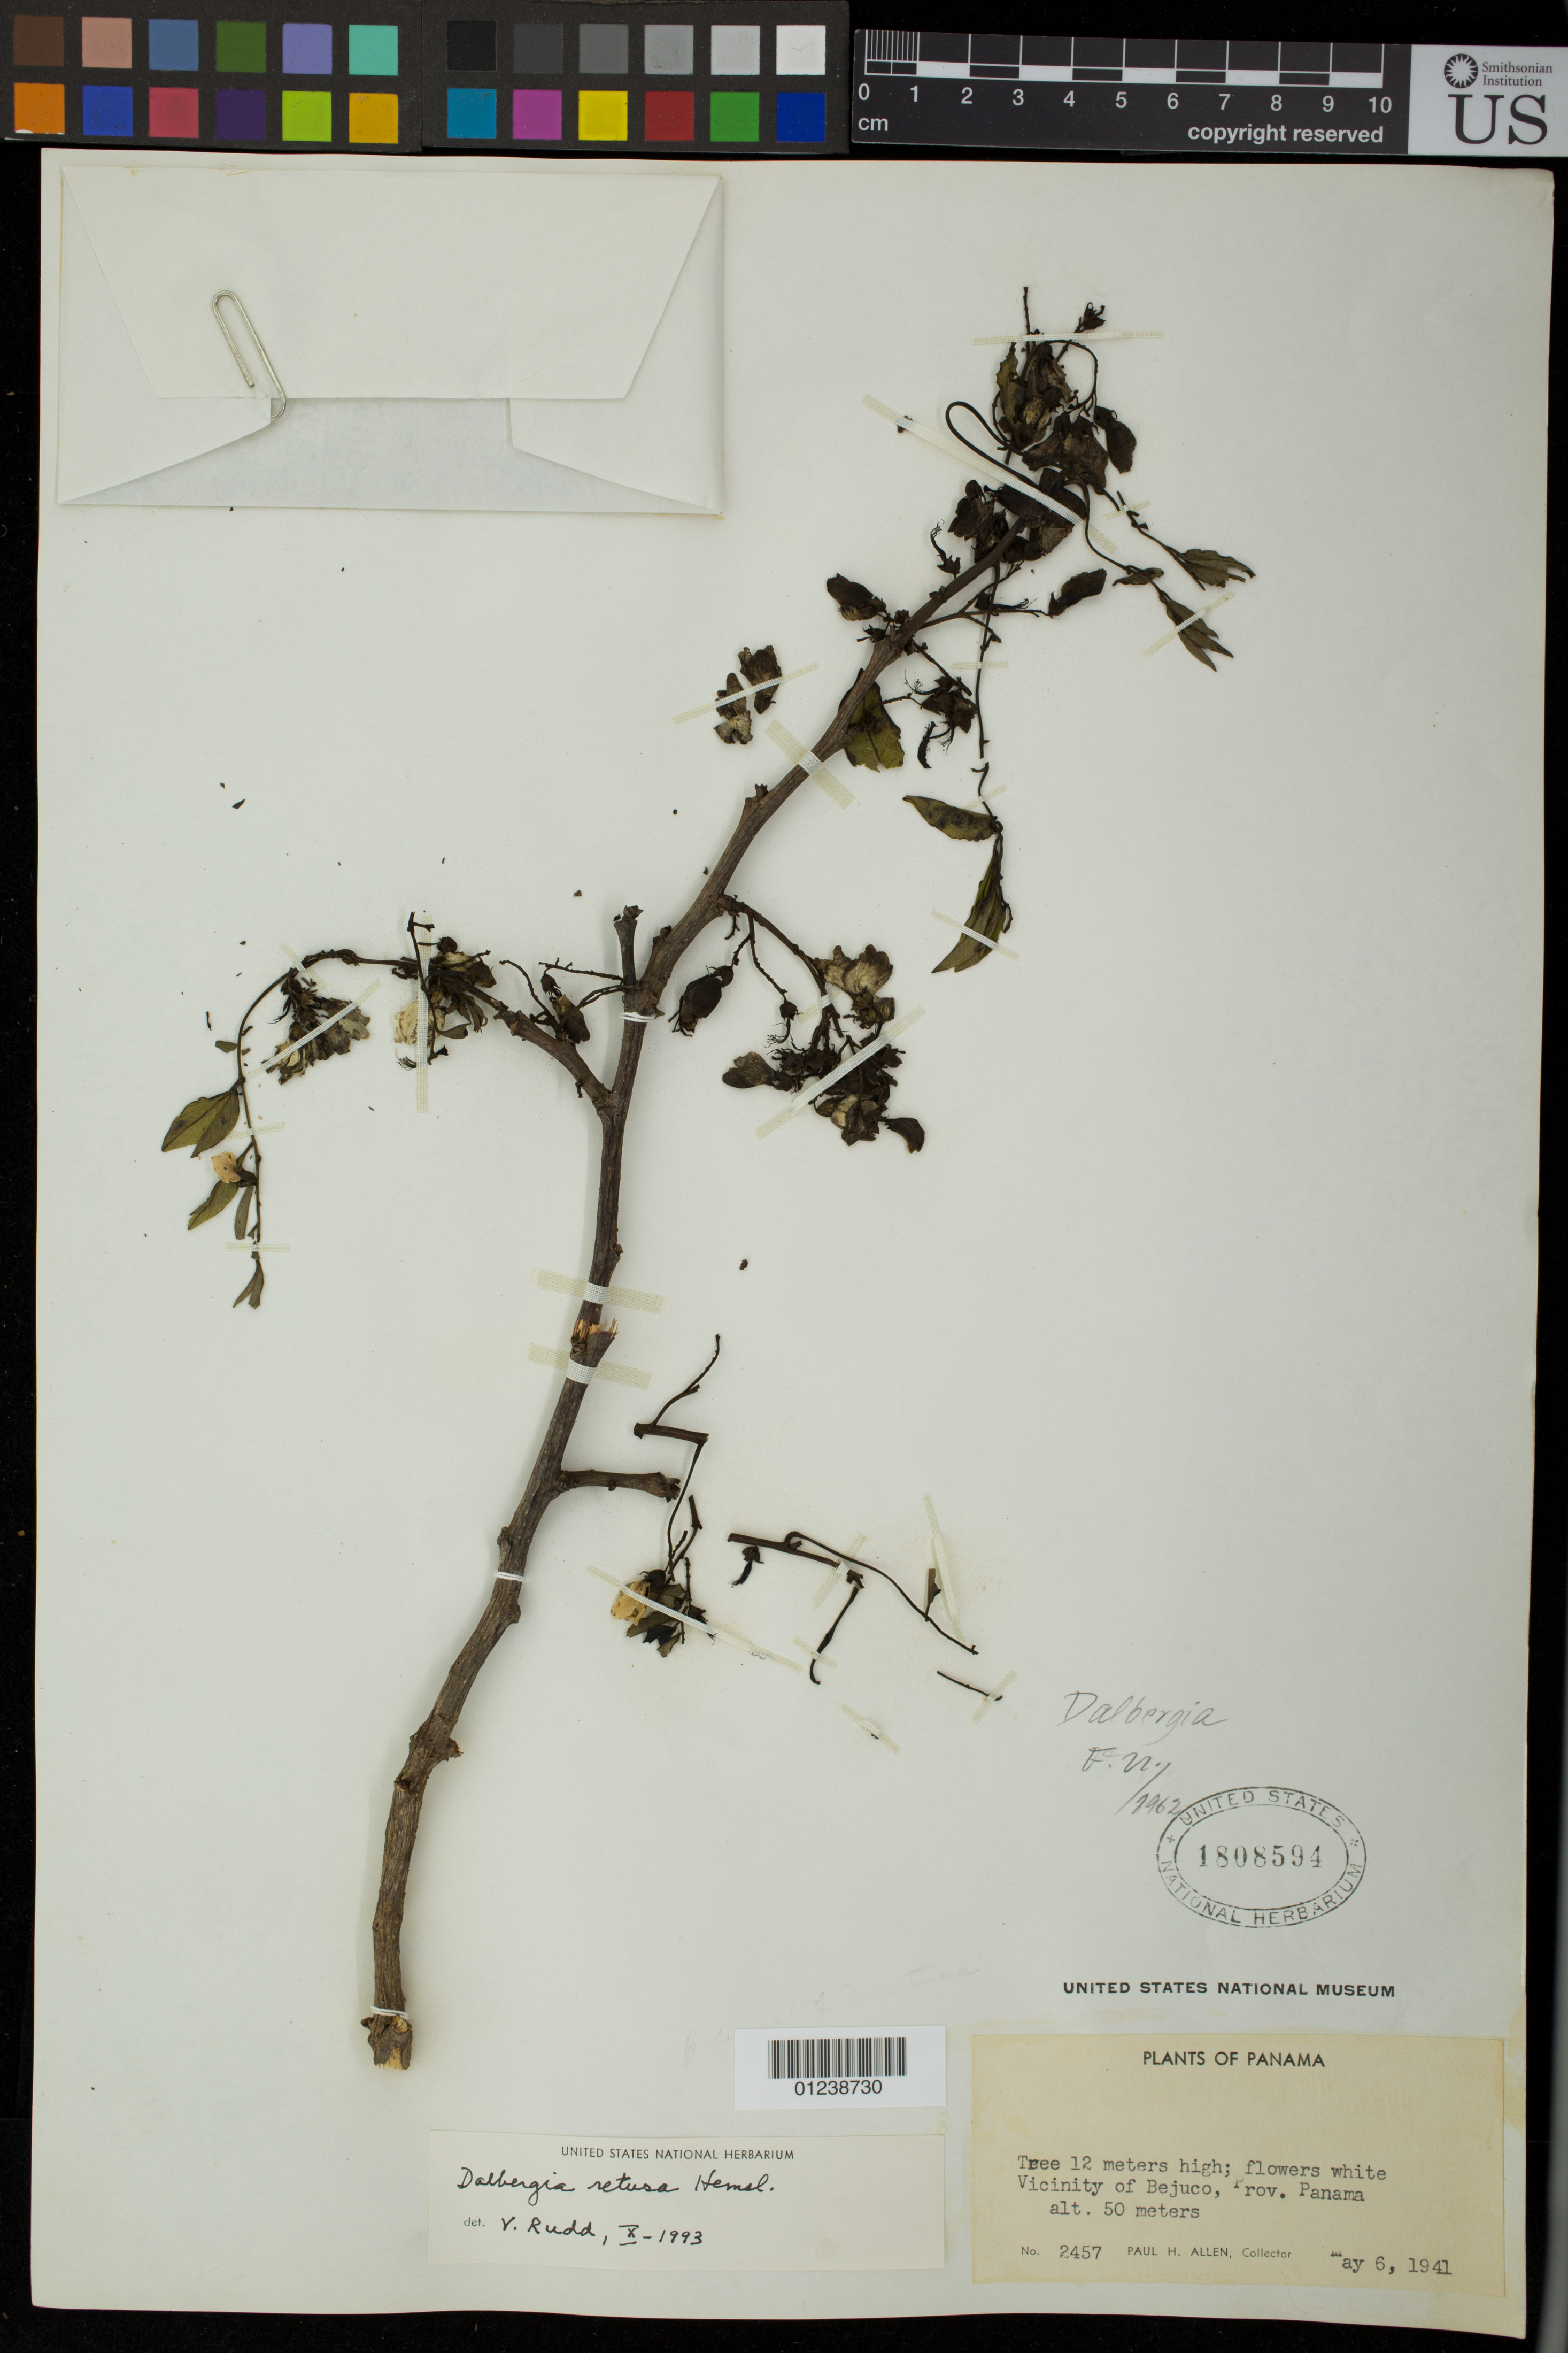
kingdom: Plantae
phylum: Tracheophyta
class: Magnoliopsida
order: Fabales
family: Fabaceae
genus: Dalbergia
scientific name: Dalbergia retusa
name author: Hemsl.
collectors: P. H. Allen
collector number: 2457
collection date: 1941-05-06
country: Panama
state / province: Panamá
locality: Vicinity of Bejuco, Prov. Panama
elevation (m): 50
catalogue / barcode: US 1808594